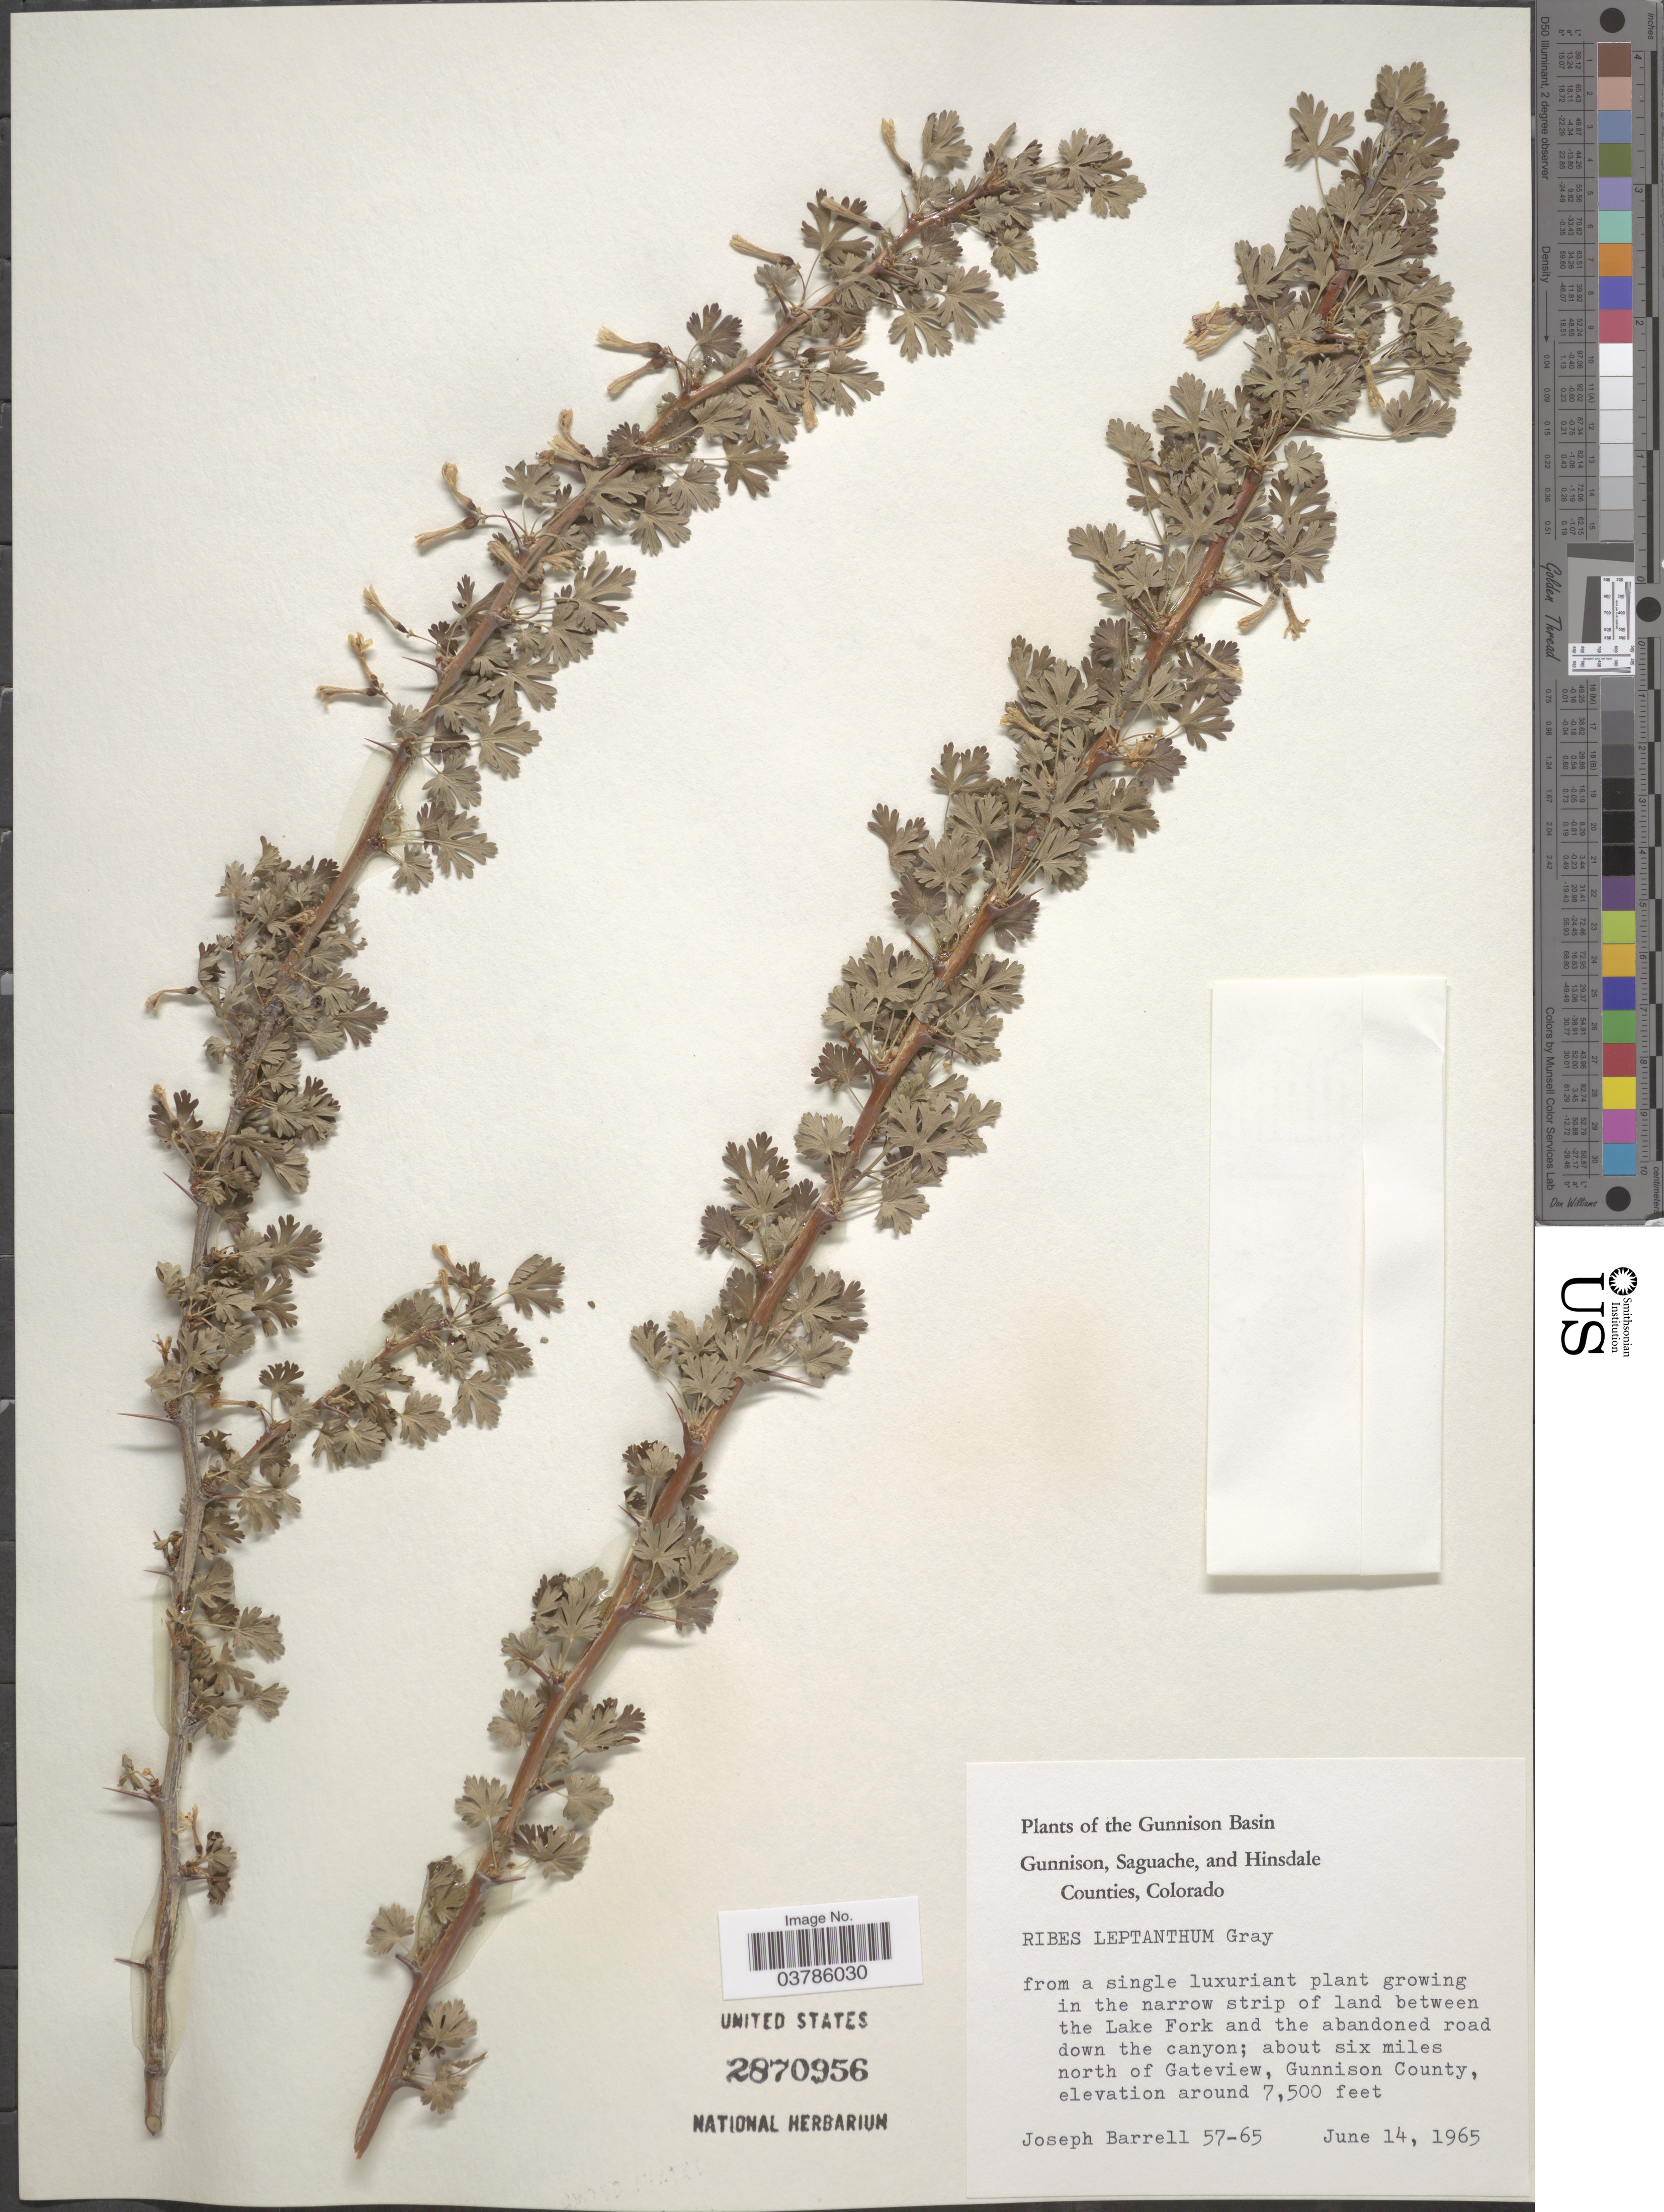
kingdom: Plantae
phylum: Tracheophyta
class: Magnoliopsida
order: Saxifragales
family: Grossulariaceae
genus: Ribes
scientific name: Ribes leptanthum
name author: A. Gray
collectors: J. Barrell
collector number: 57-65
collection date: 1965-06-14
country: United States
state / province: Colorado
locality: The Gunnison Basin. In the narrow strip of land between the Lake Fork and the abandoned road down the canyon; about six miles north of Gateview, Gunnison County.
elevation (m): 2286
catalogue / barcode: US 2870956